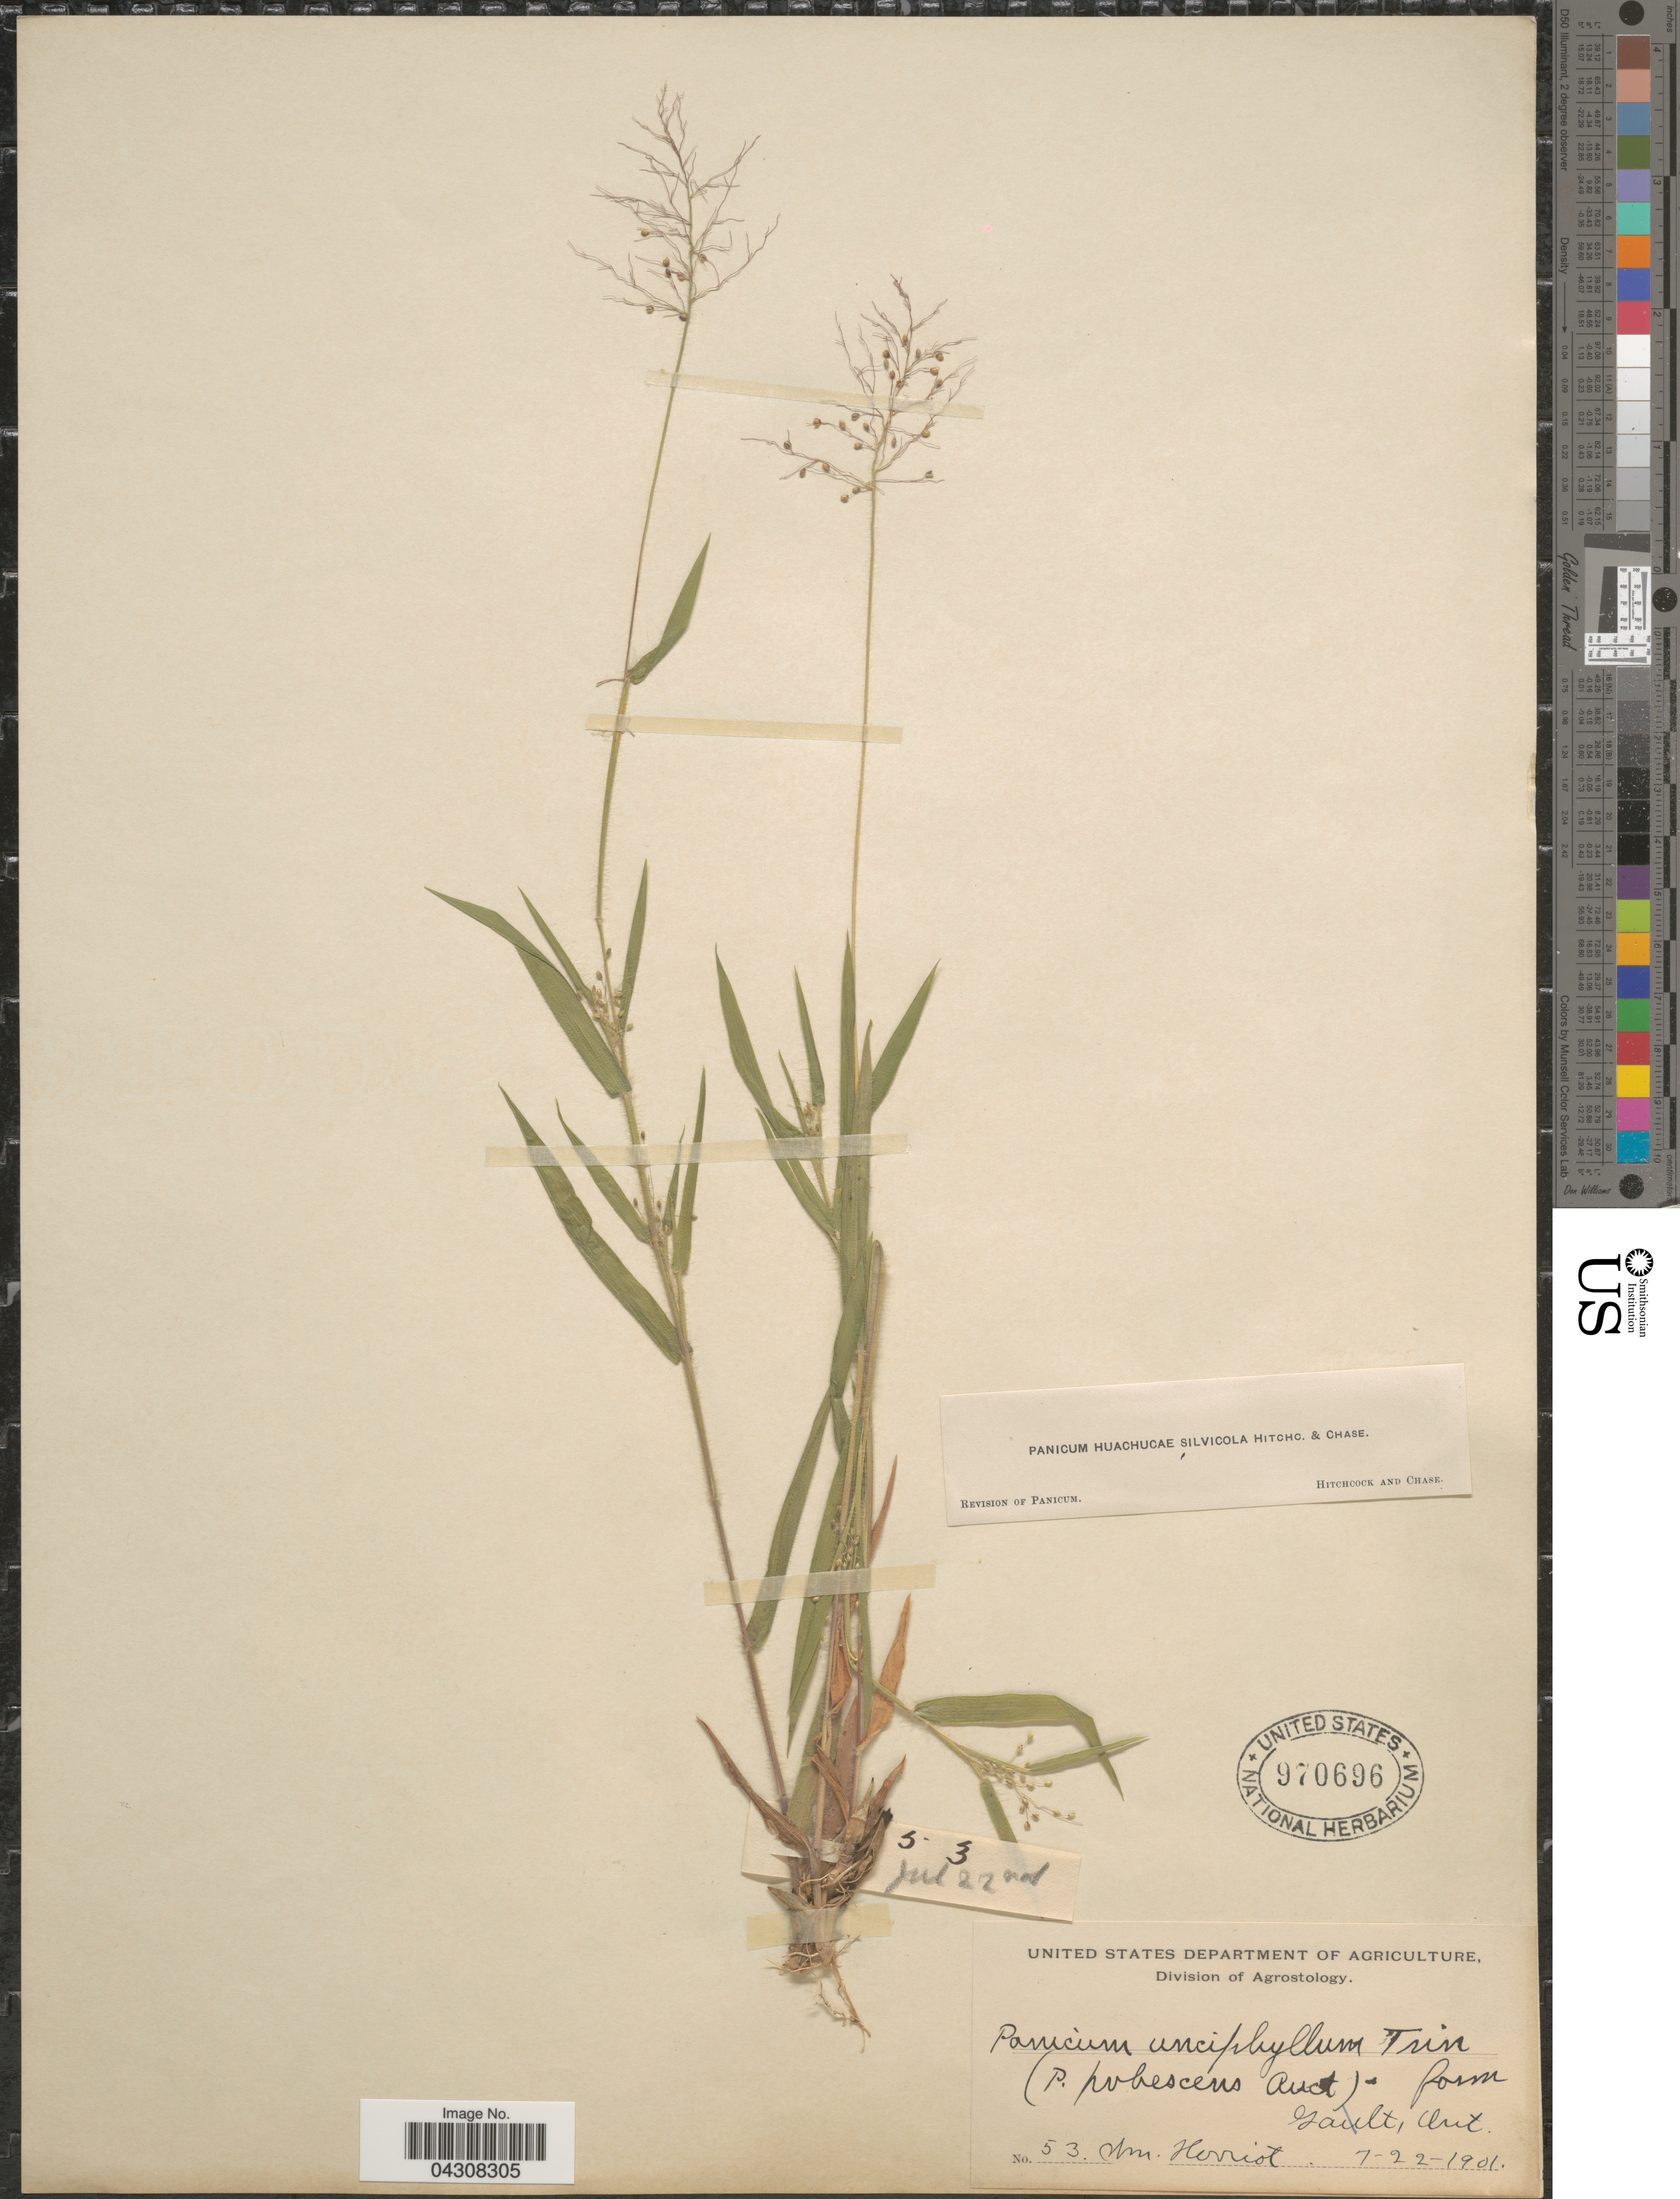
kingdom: Plantae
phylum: Tracheophyta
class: Liliopsida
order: Poales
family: Poaceae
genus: Dichanthelium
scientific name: Dichanthelium acuminatum var. acuminatum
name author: (Sw.) Gould & C.A. Clark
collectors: W. Herriot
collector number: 53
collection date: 1901-07-22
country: Canada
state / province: Ontario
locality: Gault.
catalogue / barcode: US 970696